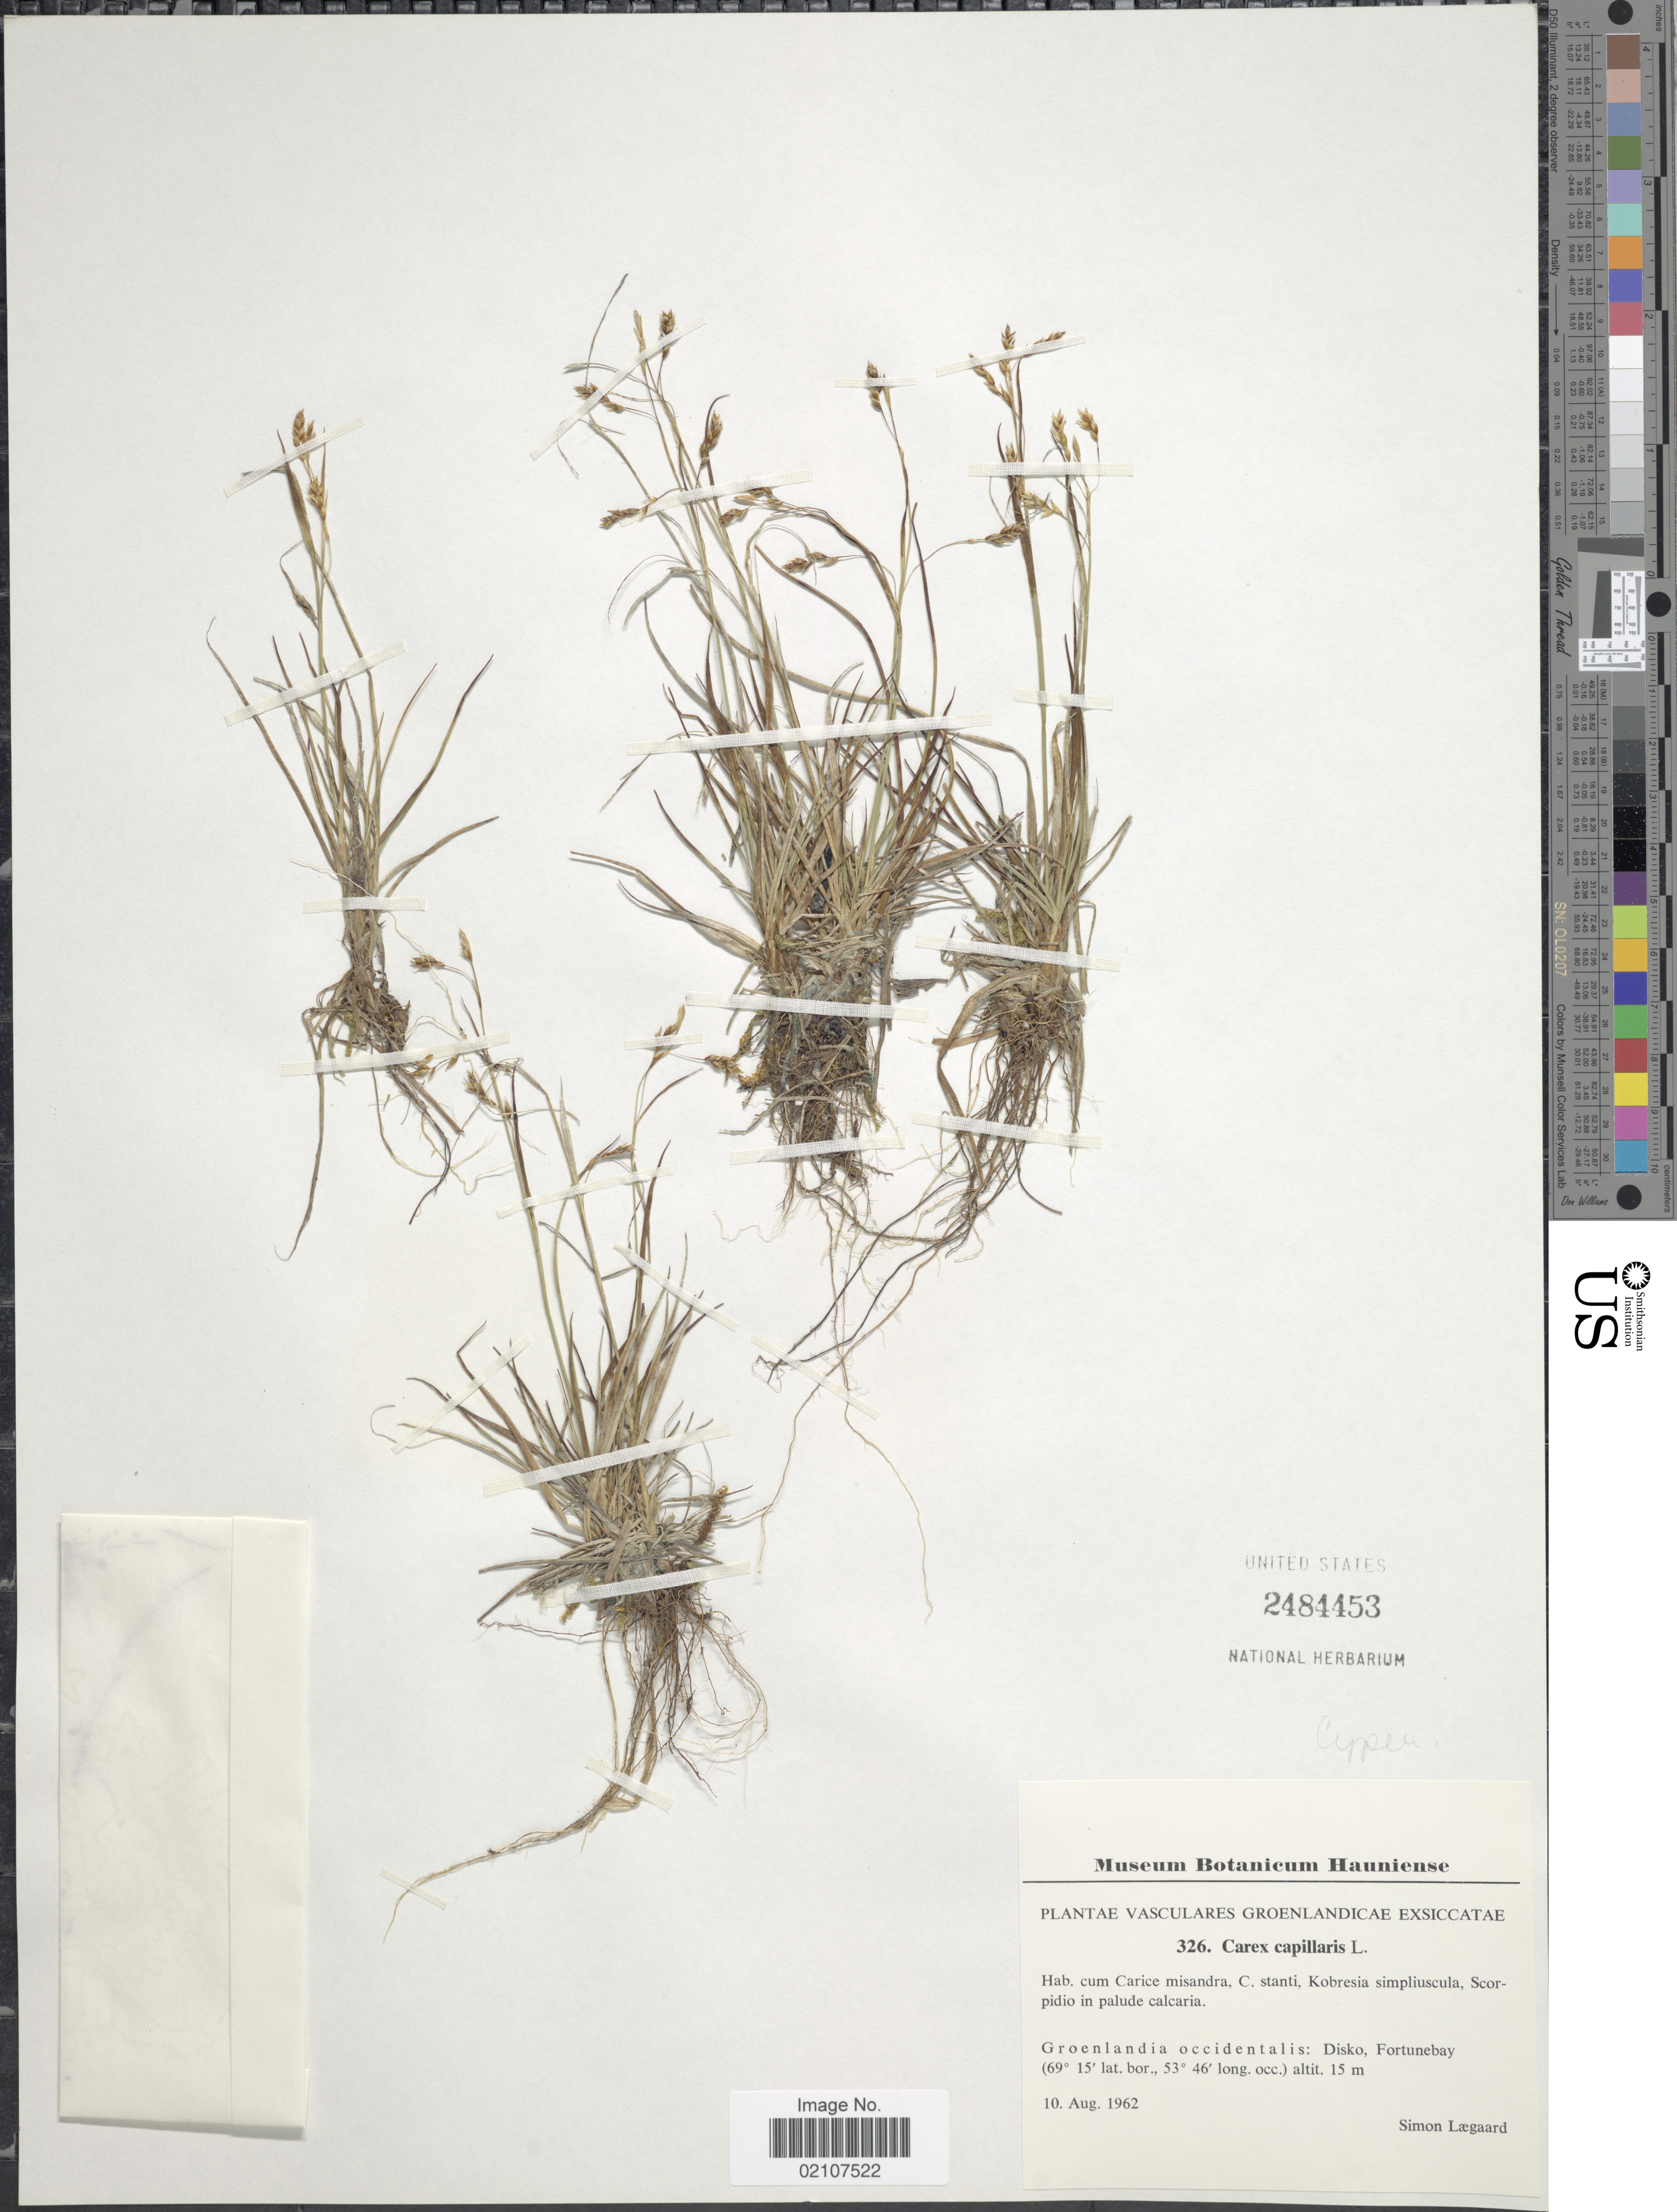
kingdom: Plantae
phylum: Tracheophyta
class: Liliopsida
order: Poales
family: Cyperaceae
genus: Carex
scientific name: Carex capillaris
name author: L.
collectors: S. Lægaard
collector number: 326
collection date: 1962-08-10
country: Greenland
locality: Vasculares Groenlandicae, Groenlandia occidentalis: Disko, Fortunebay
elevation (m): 15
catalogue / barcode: US 2484453